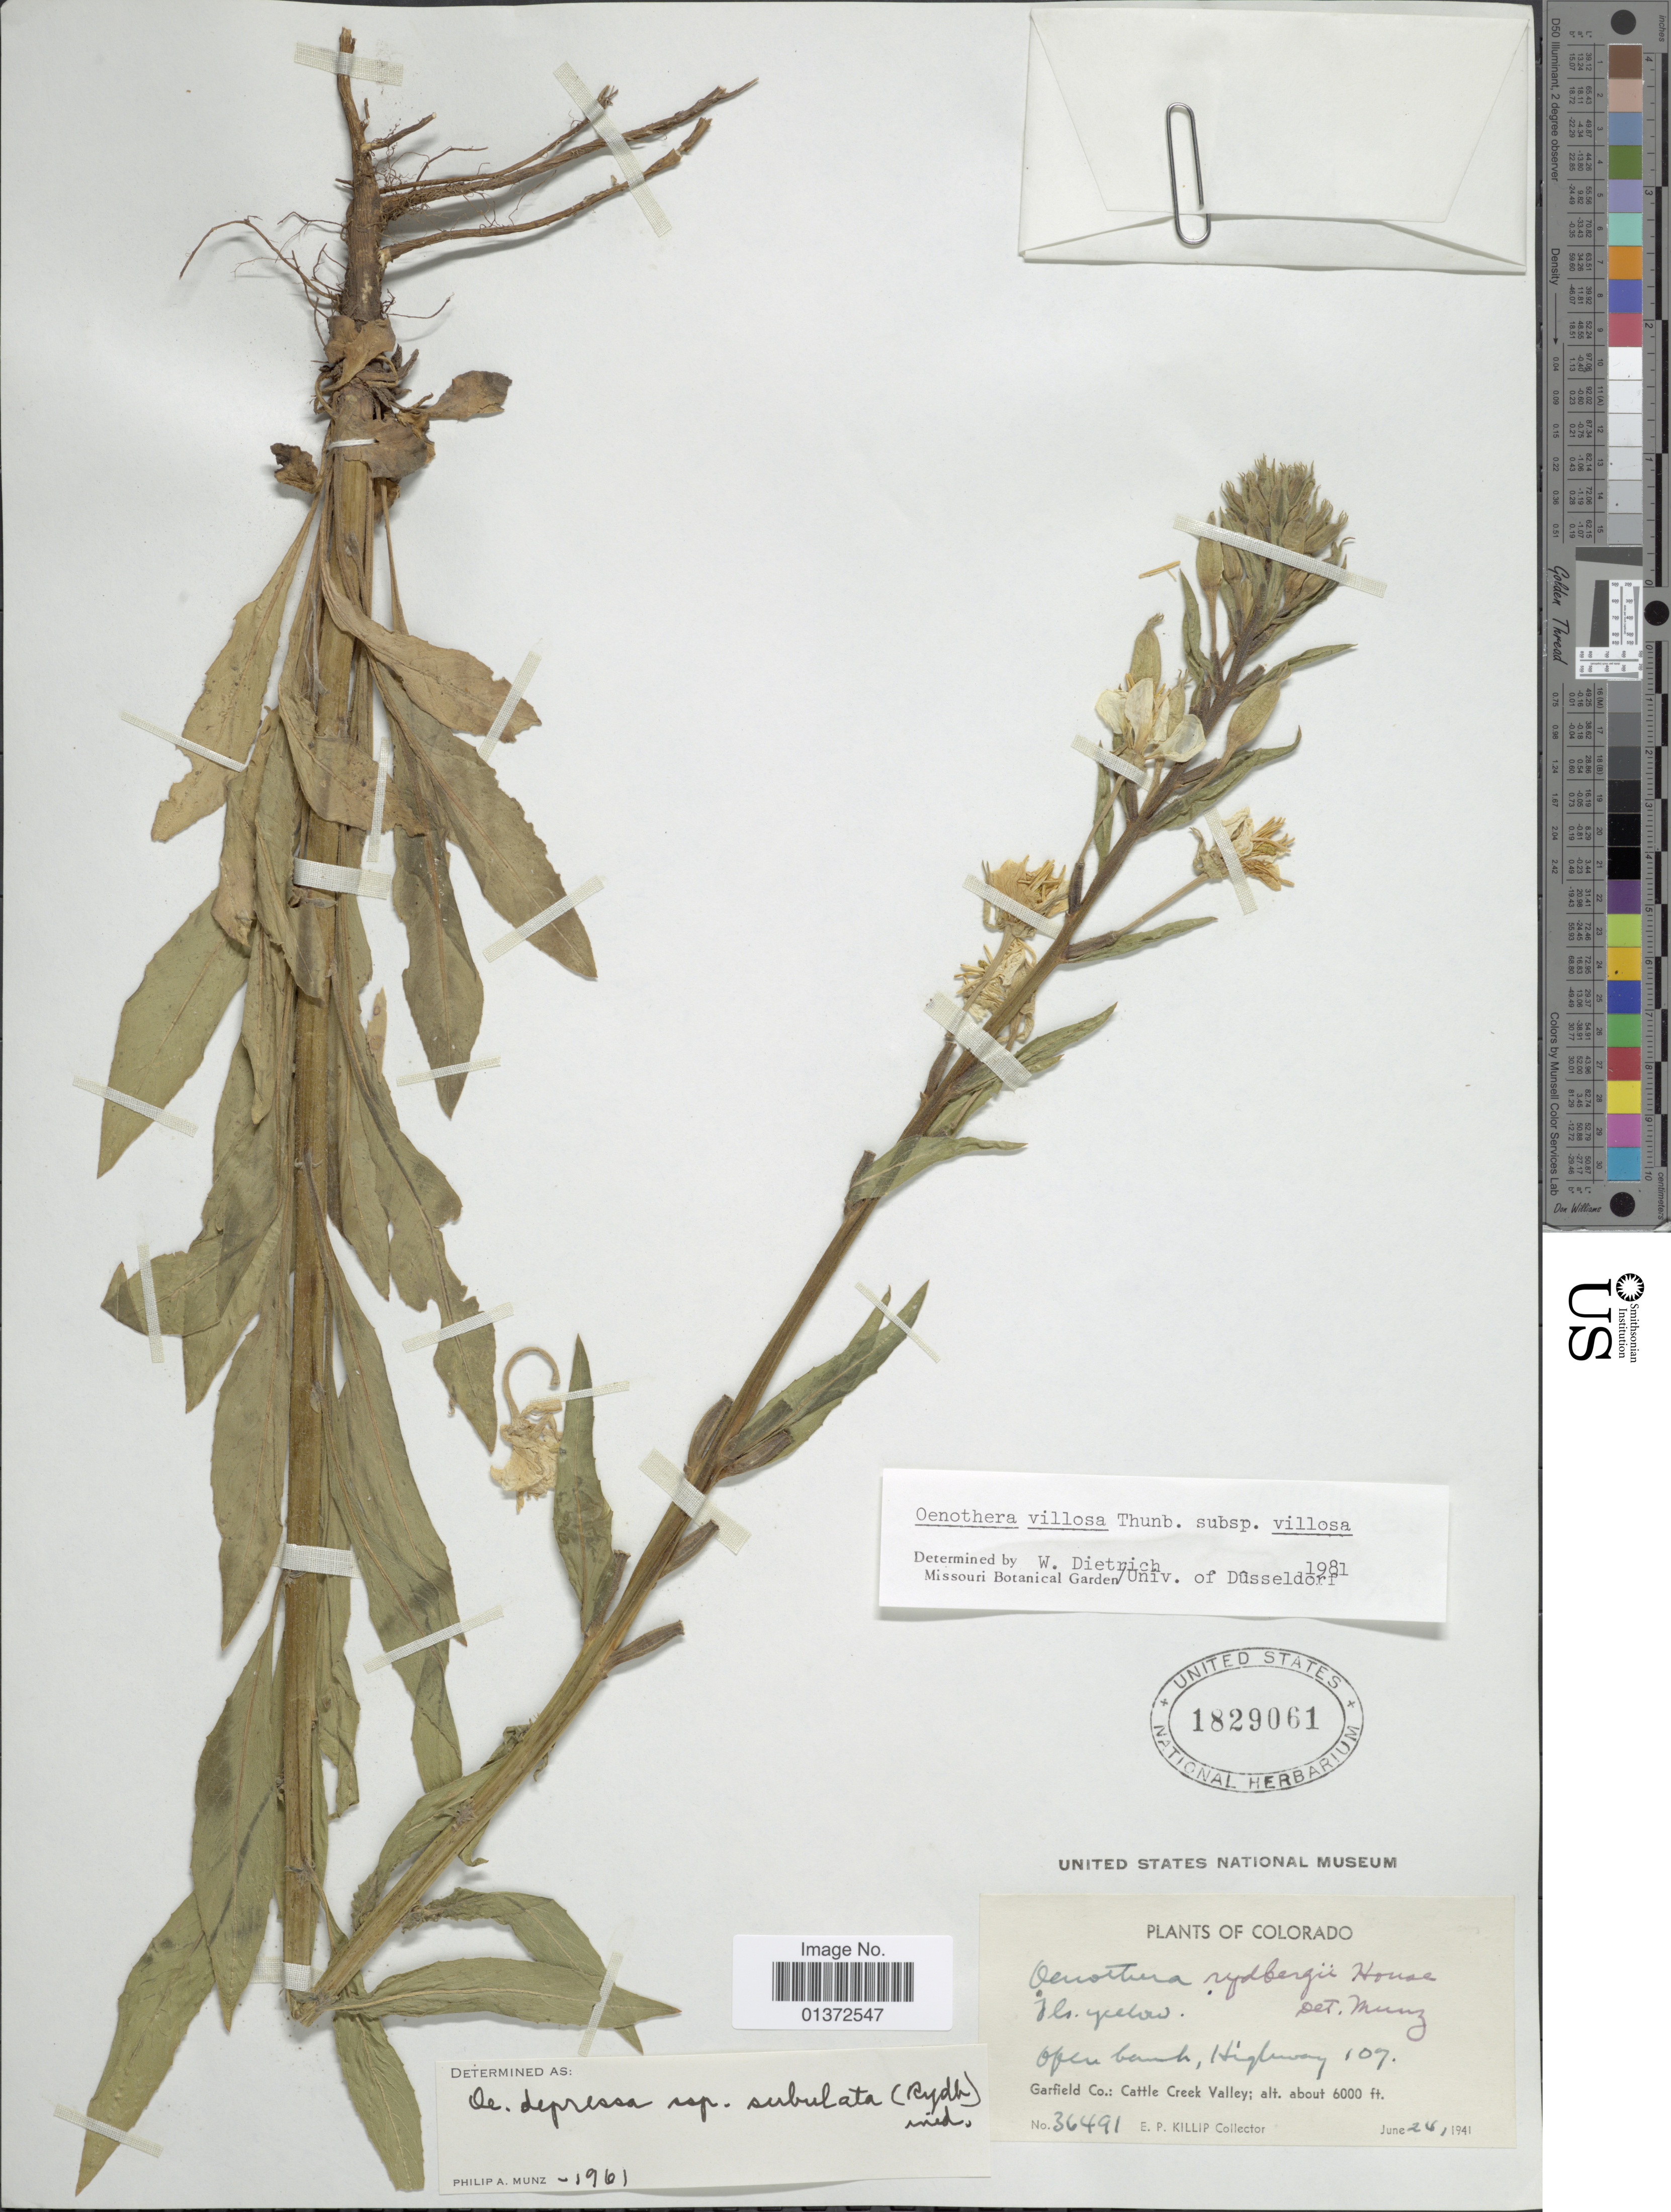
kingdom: Plantae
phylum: Tracheophyta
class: Magnoliopsida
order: Myrtales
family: Onagraceae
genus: Oenothera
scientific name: Oenothera villosa subsp. villosa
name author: Thunb.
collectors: E. P. Killip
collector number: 36491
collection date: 1941-06-24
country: United States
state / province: Colorado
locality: Highway 107, Garfield Co.: Cattle Creek Valley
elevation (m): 1829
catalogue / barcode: US 1829061